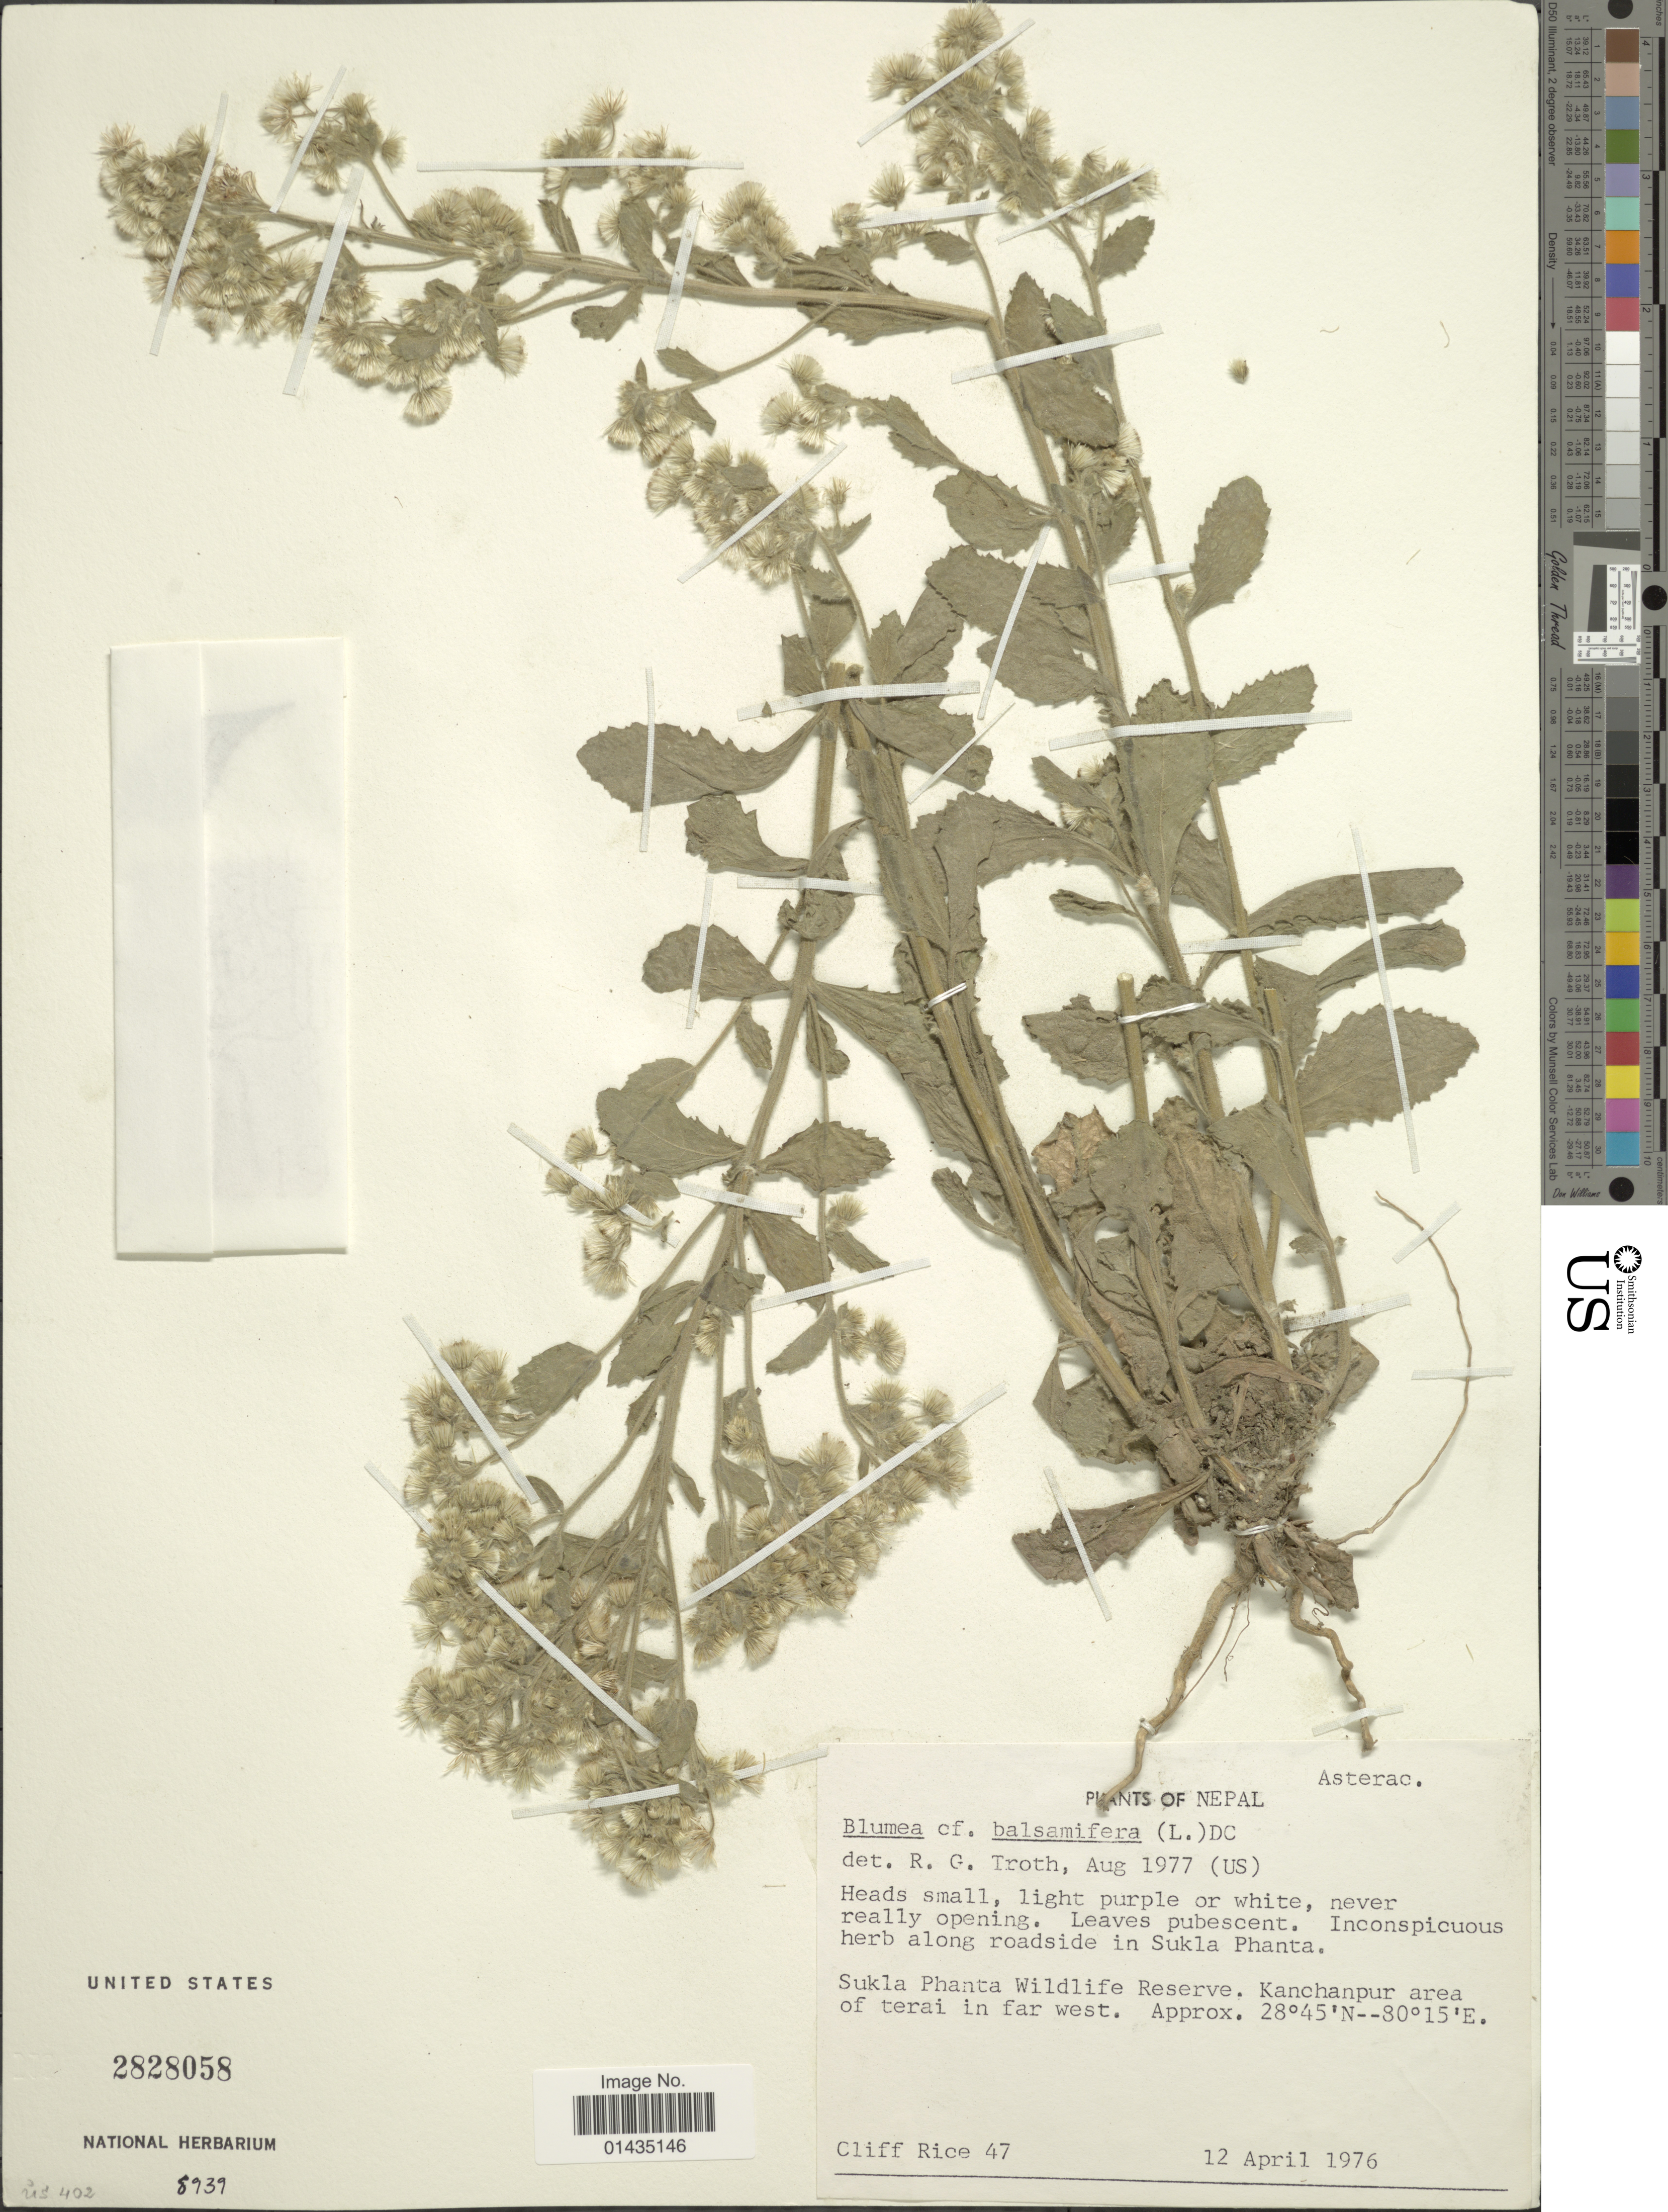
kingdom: Plantae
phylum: Tracheophyta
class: Magnoliopsida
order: Asterales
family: Asteraceae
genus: Blumea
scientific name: Blumea balsamifera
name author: (L.) DC.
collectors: C. Rice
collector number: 47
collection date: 1976-04-12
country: Nepal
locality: Along roadside in Sukla Phanta, Sukla Phanta Wildlife Reserve, Kanchanpur area of terai in far west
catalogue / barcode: US 2828058